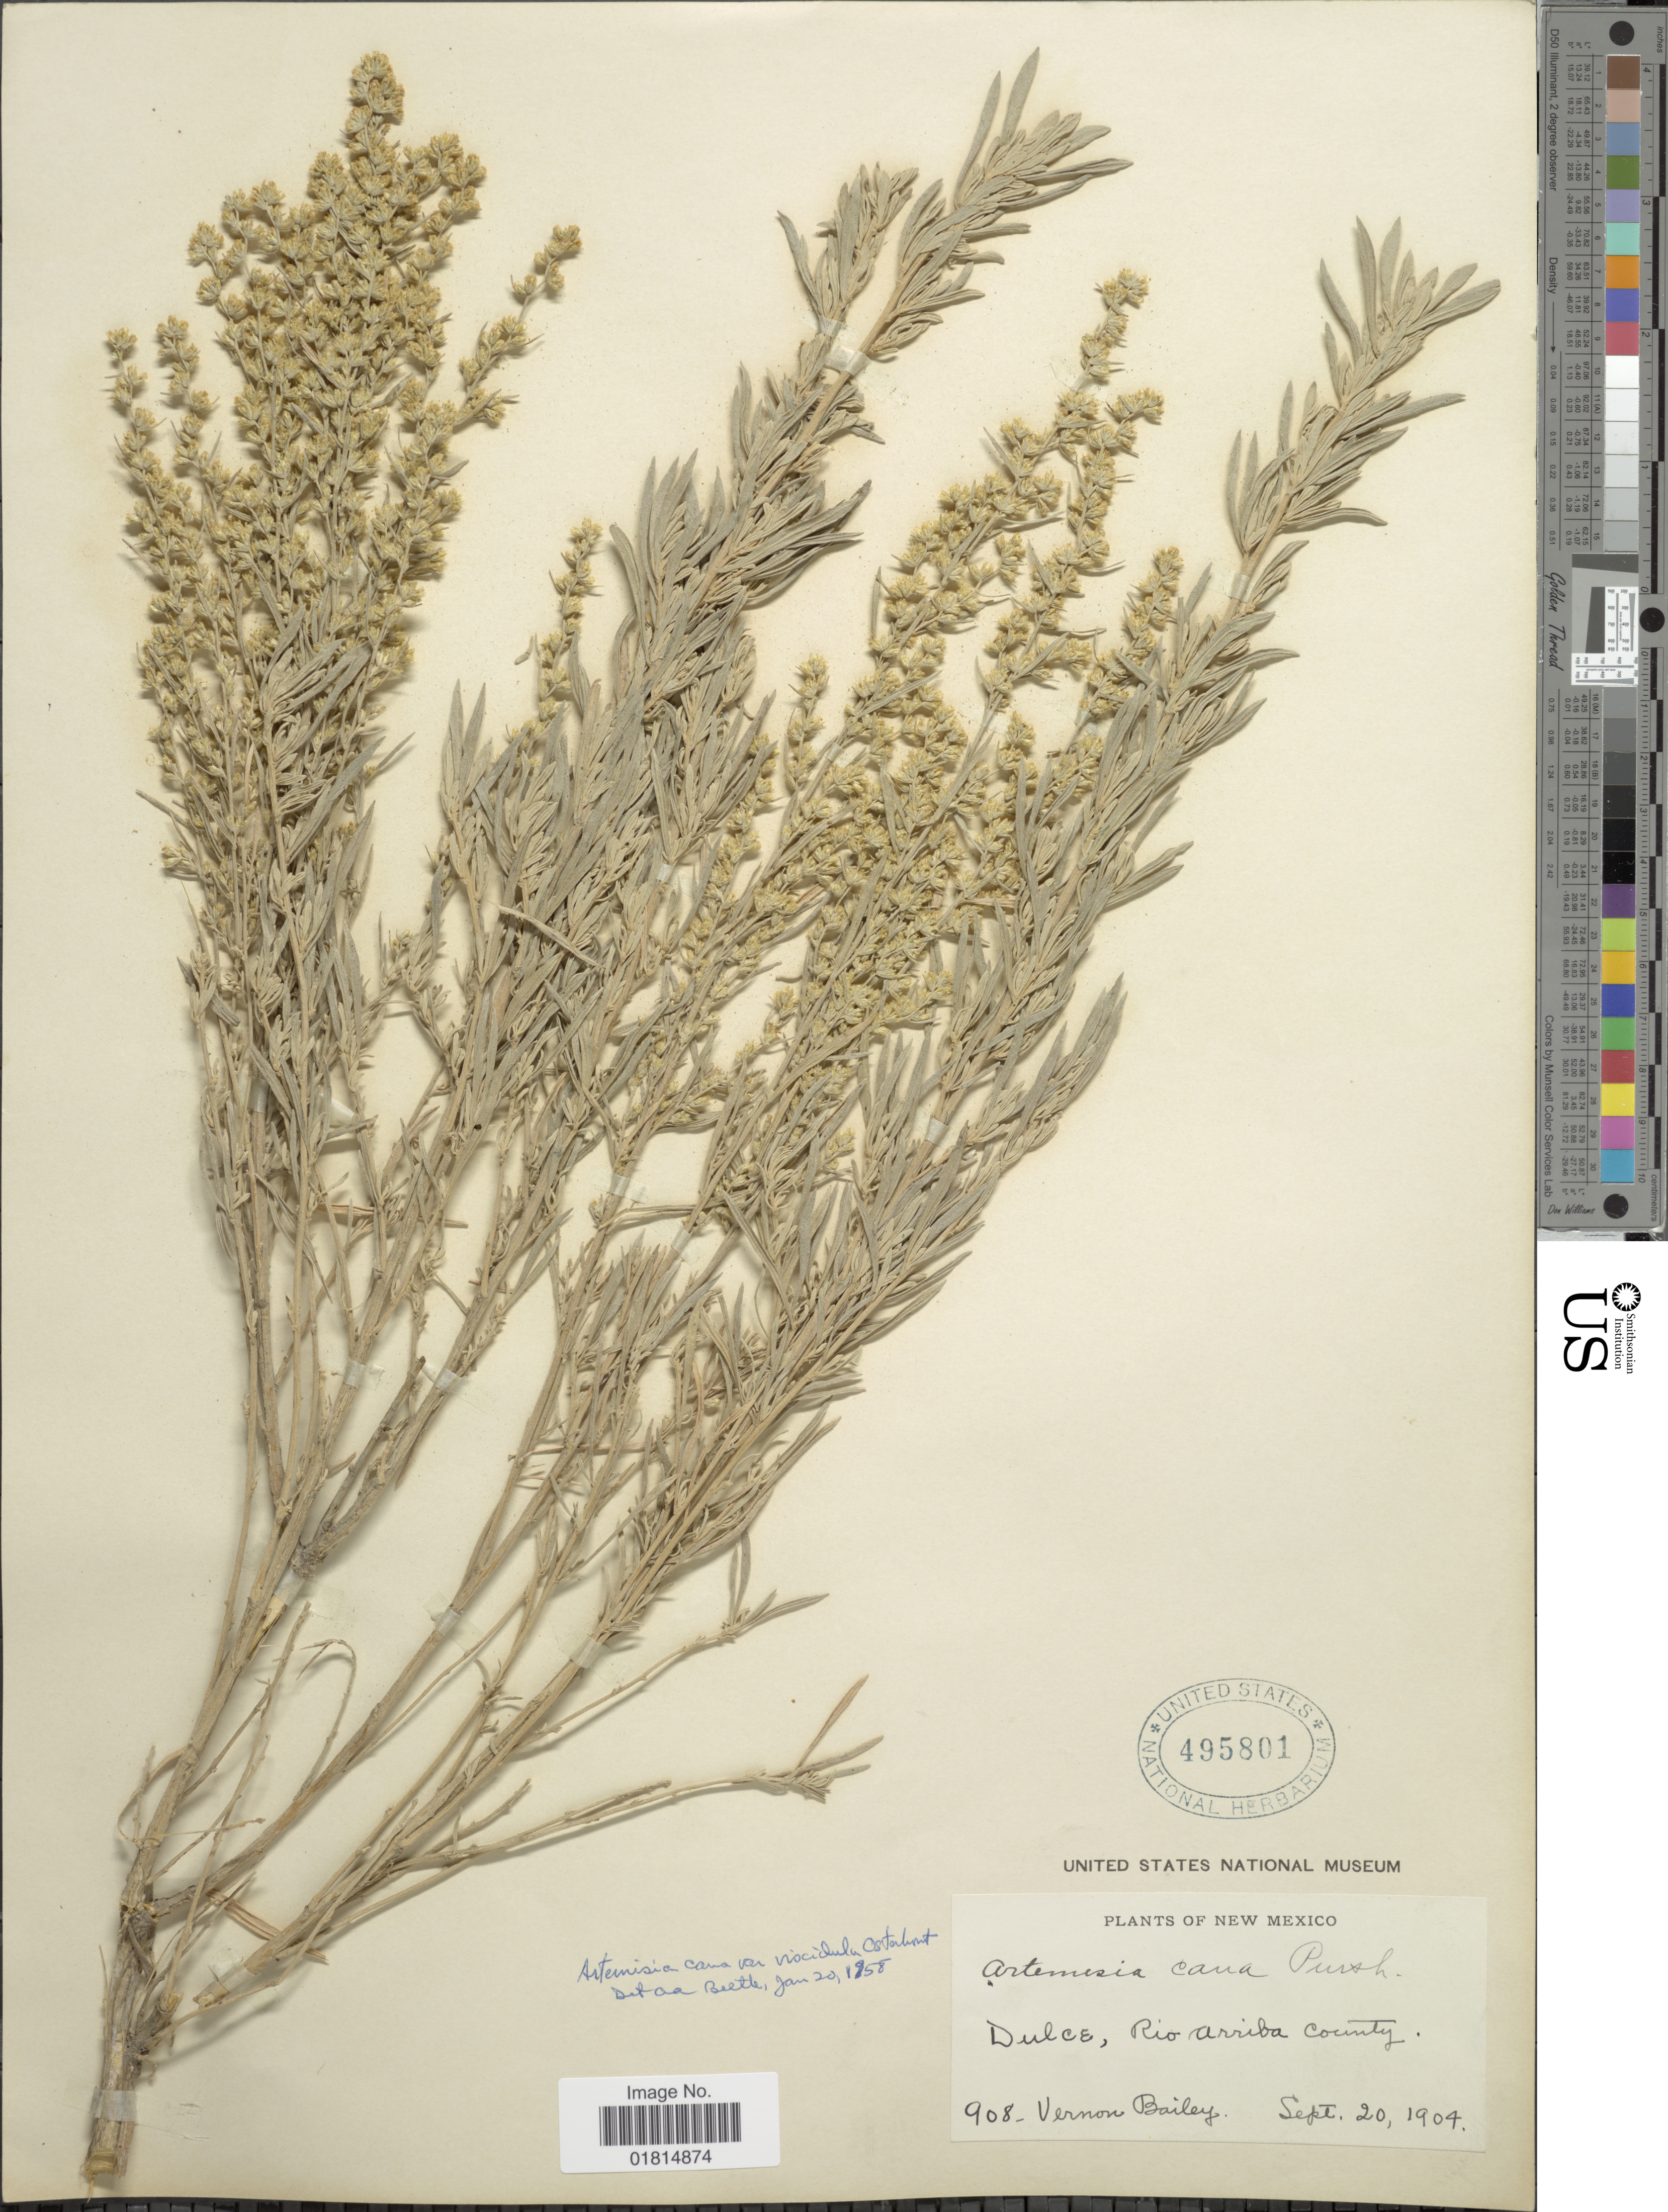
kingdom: Plantae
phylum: Tracheophyta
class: Magnoliopsida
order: Asterales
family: Asteraceae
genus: Artemisia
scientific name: Artemisia cana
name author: Pursh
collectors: V. O. Bailey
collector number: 908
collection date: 1904-09-20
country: United States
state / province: New Mexico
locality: Dulce, Rio Arriba County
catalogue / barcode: US 495801